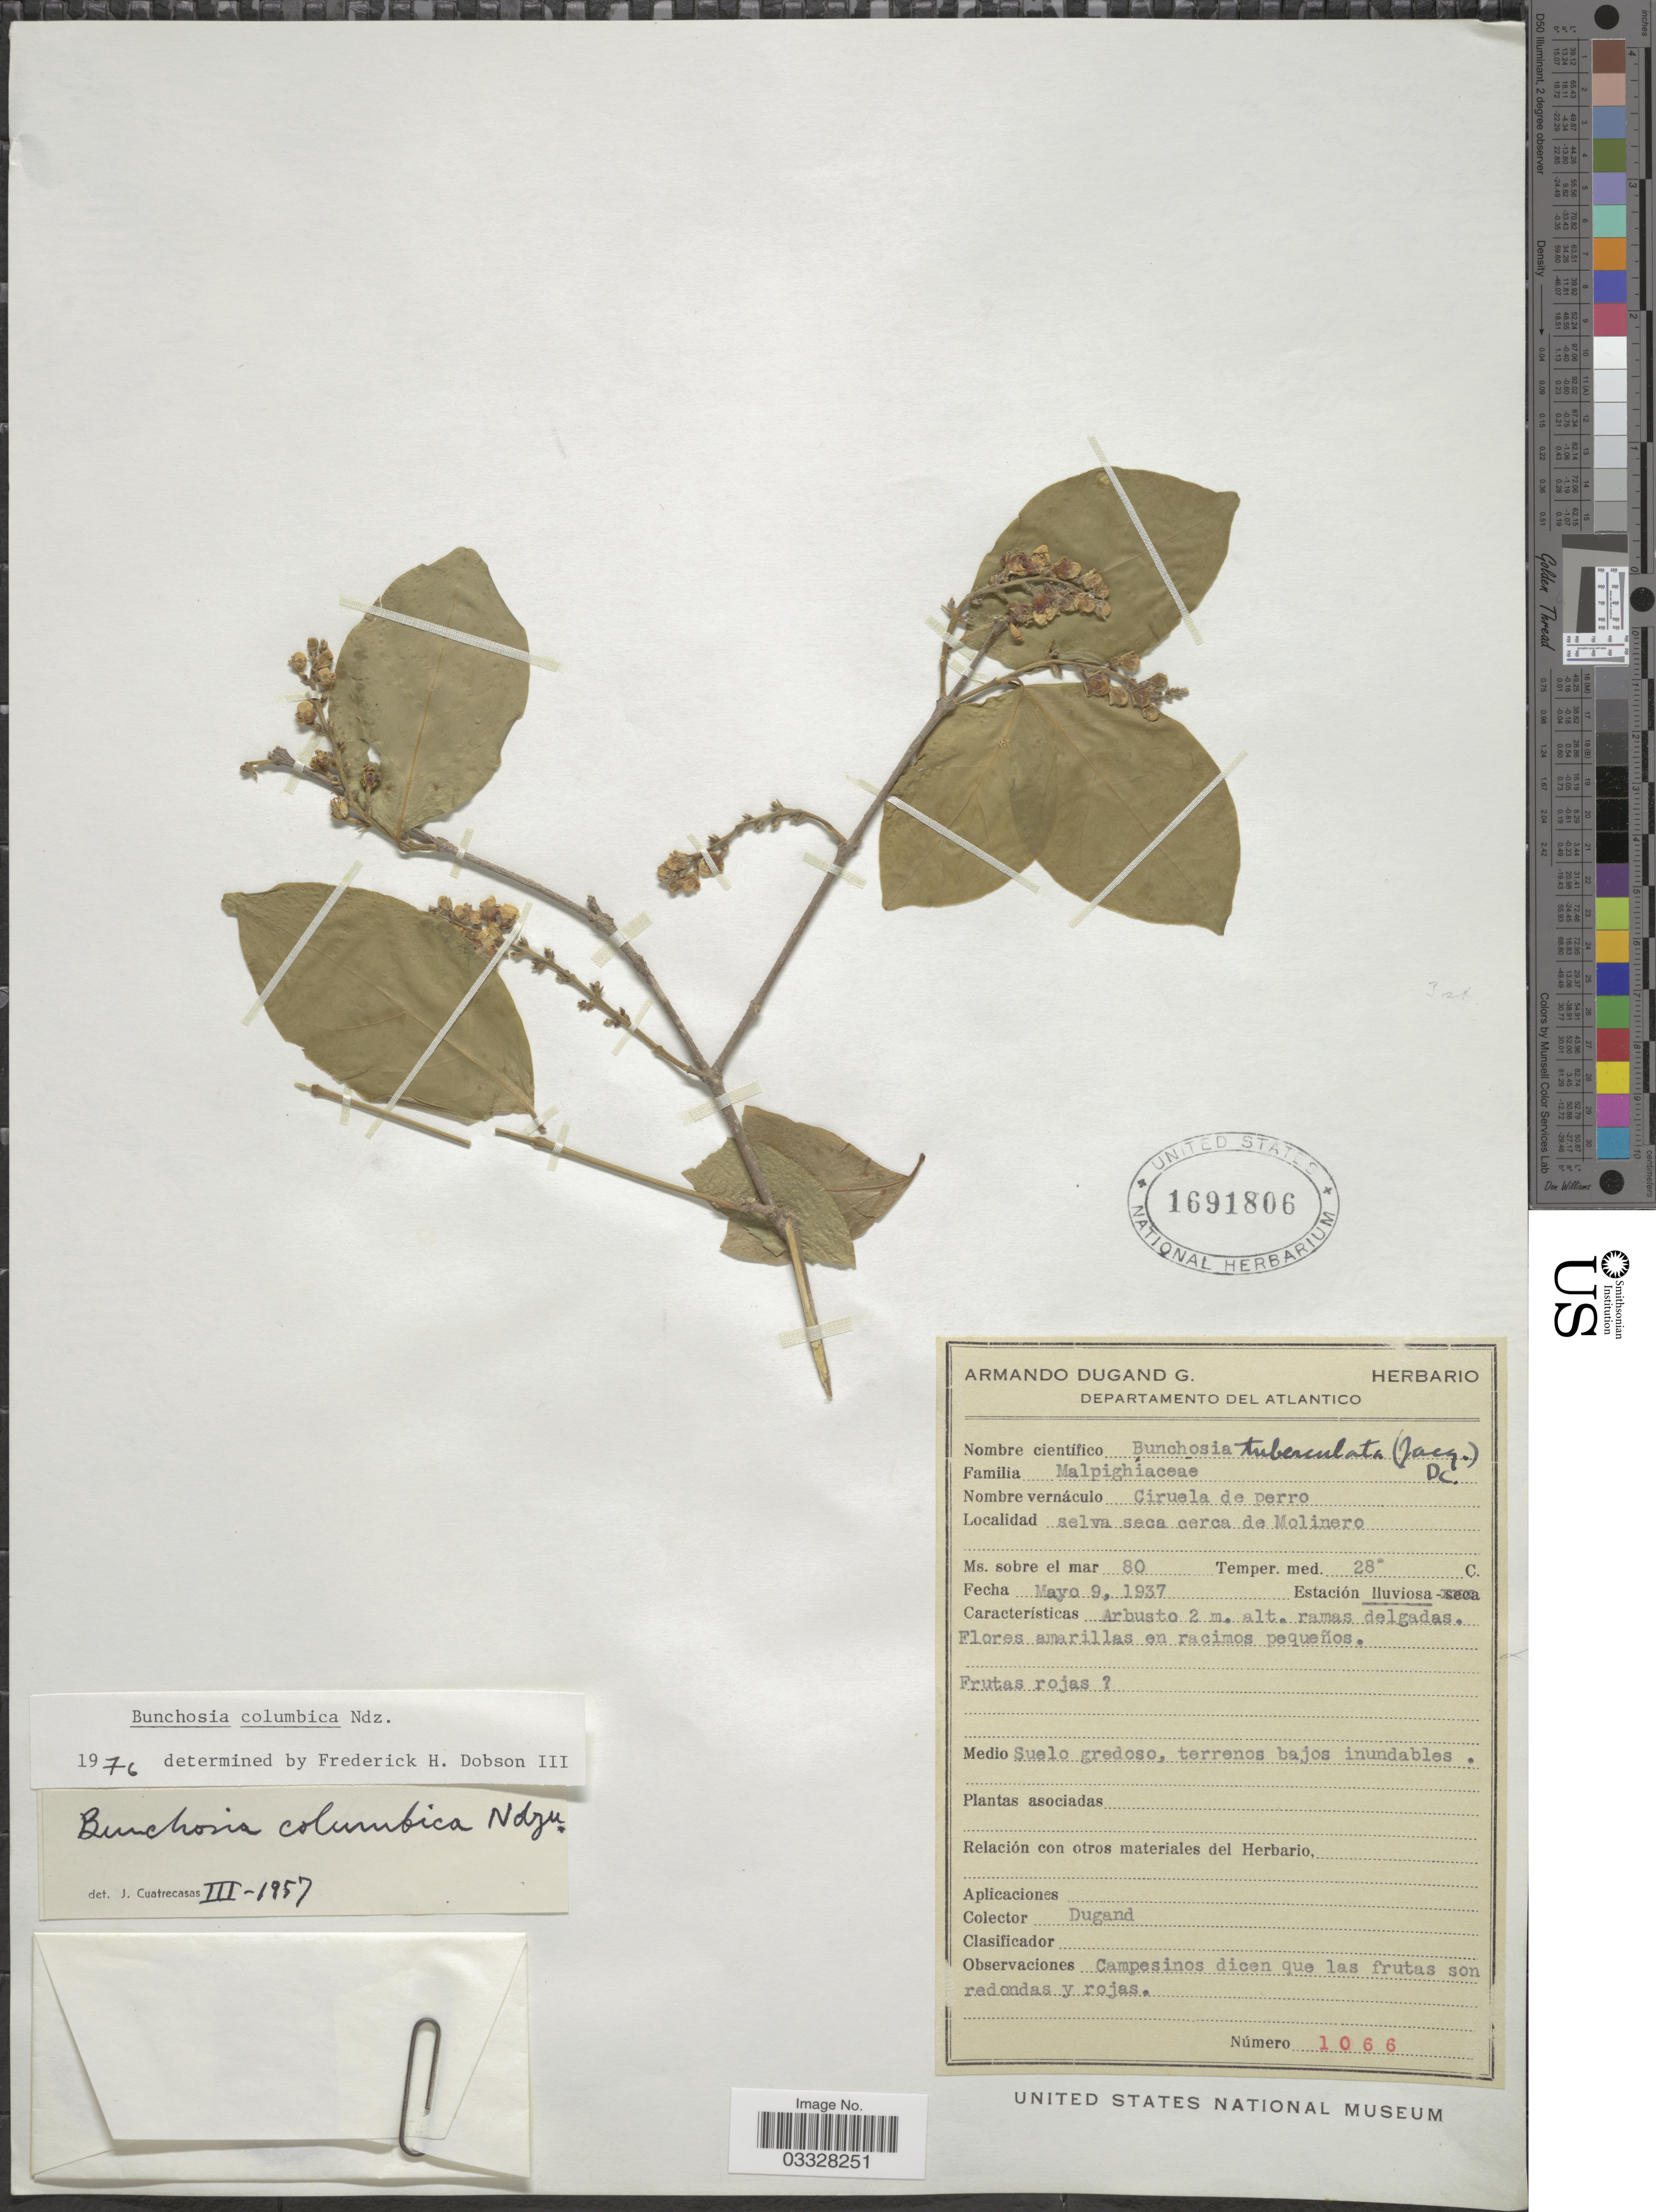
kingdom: Plantae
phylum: Tracheophyta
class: Magnoliopsida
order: Malpighiales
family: Malpighiaceae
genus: Bunchosia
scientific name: Bunchosia columbica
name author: Nied.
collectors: A. Dugand G.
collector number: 1066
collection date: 1937-05-09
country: Colombia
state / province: Atlántico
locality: Departamento del Atlantico. Selva seca cerca de Molinero.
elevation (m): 80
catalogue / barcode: US 1691806